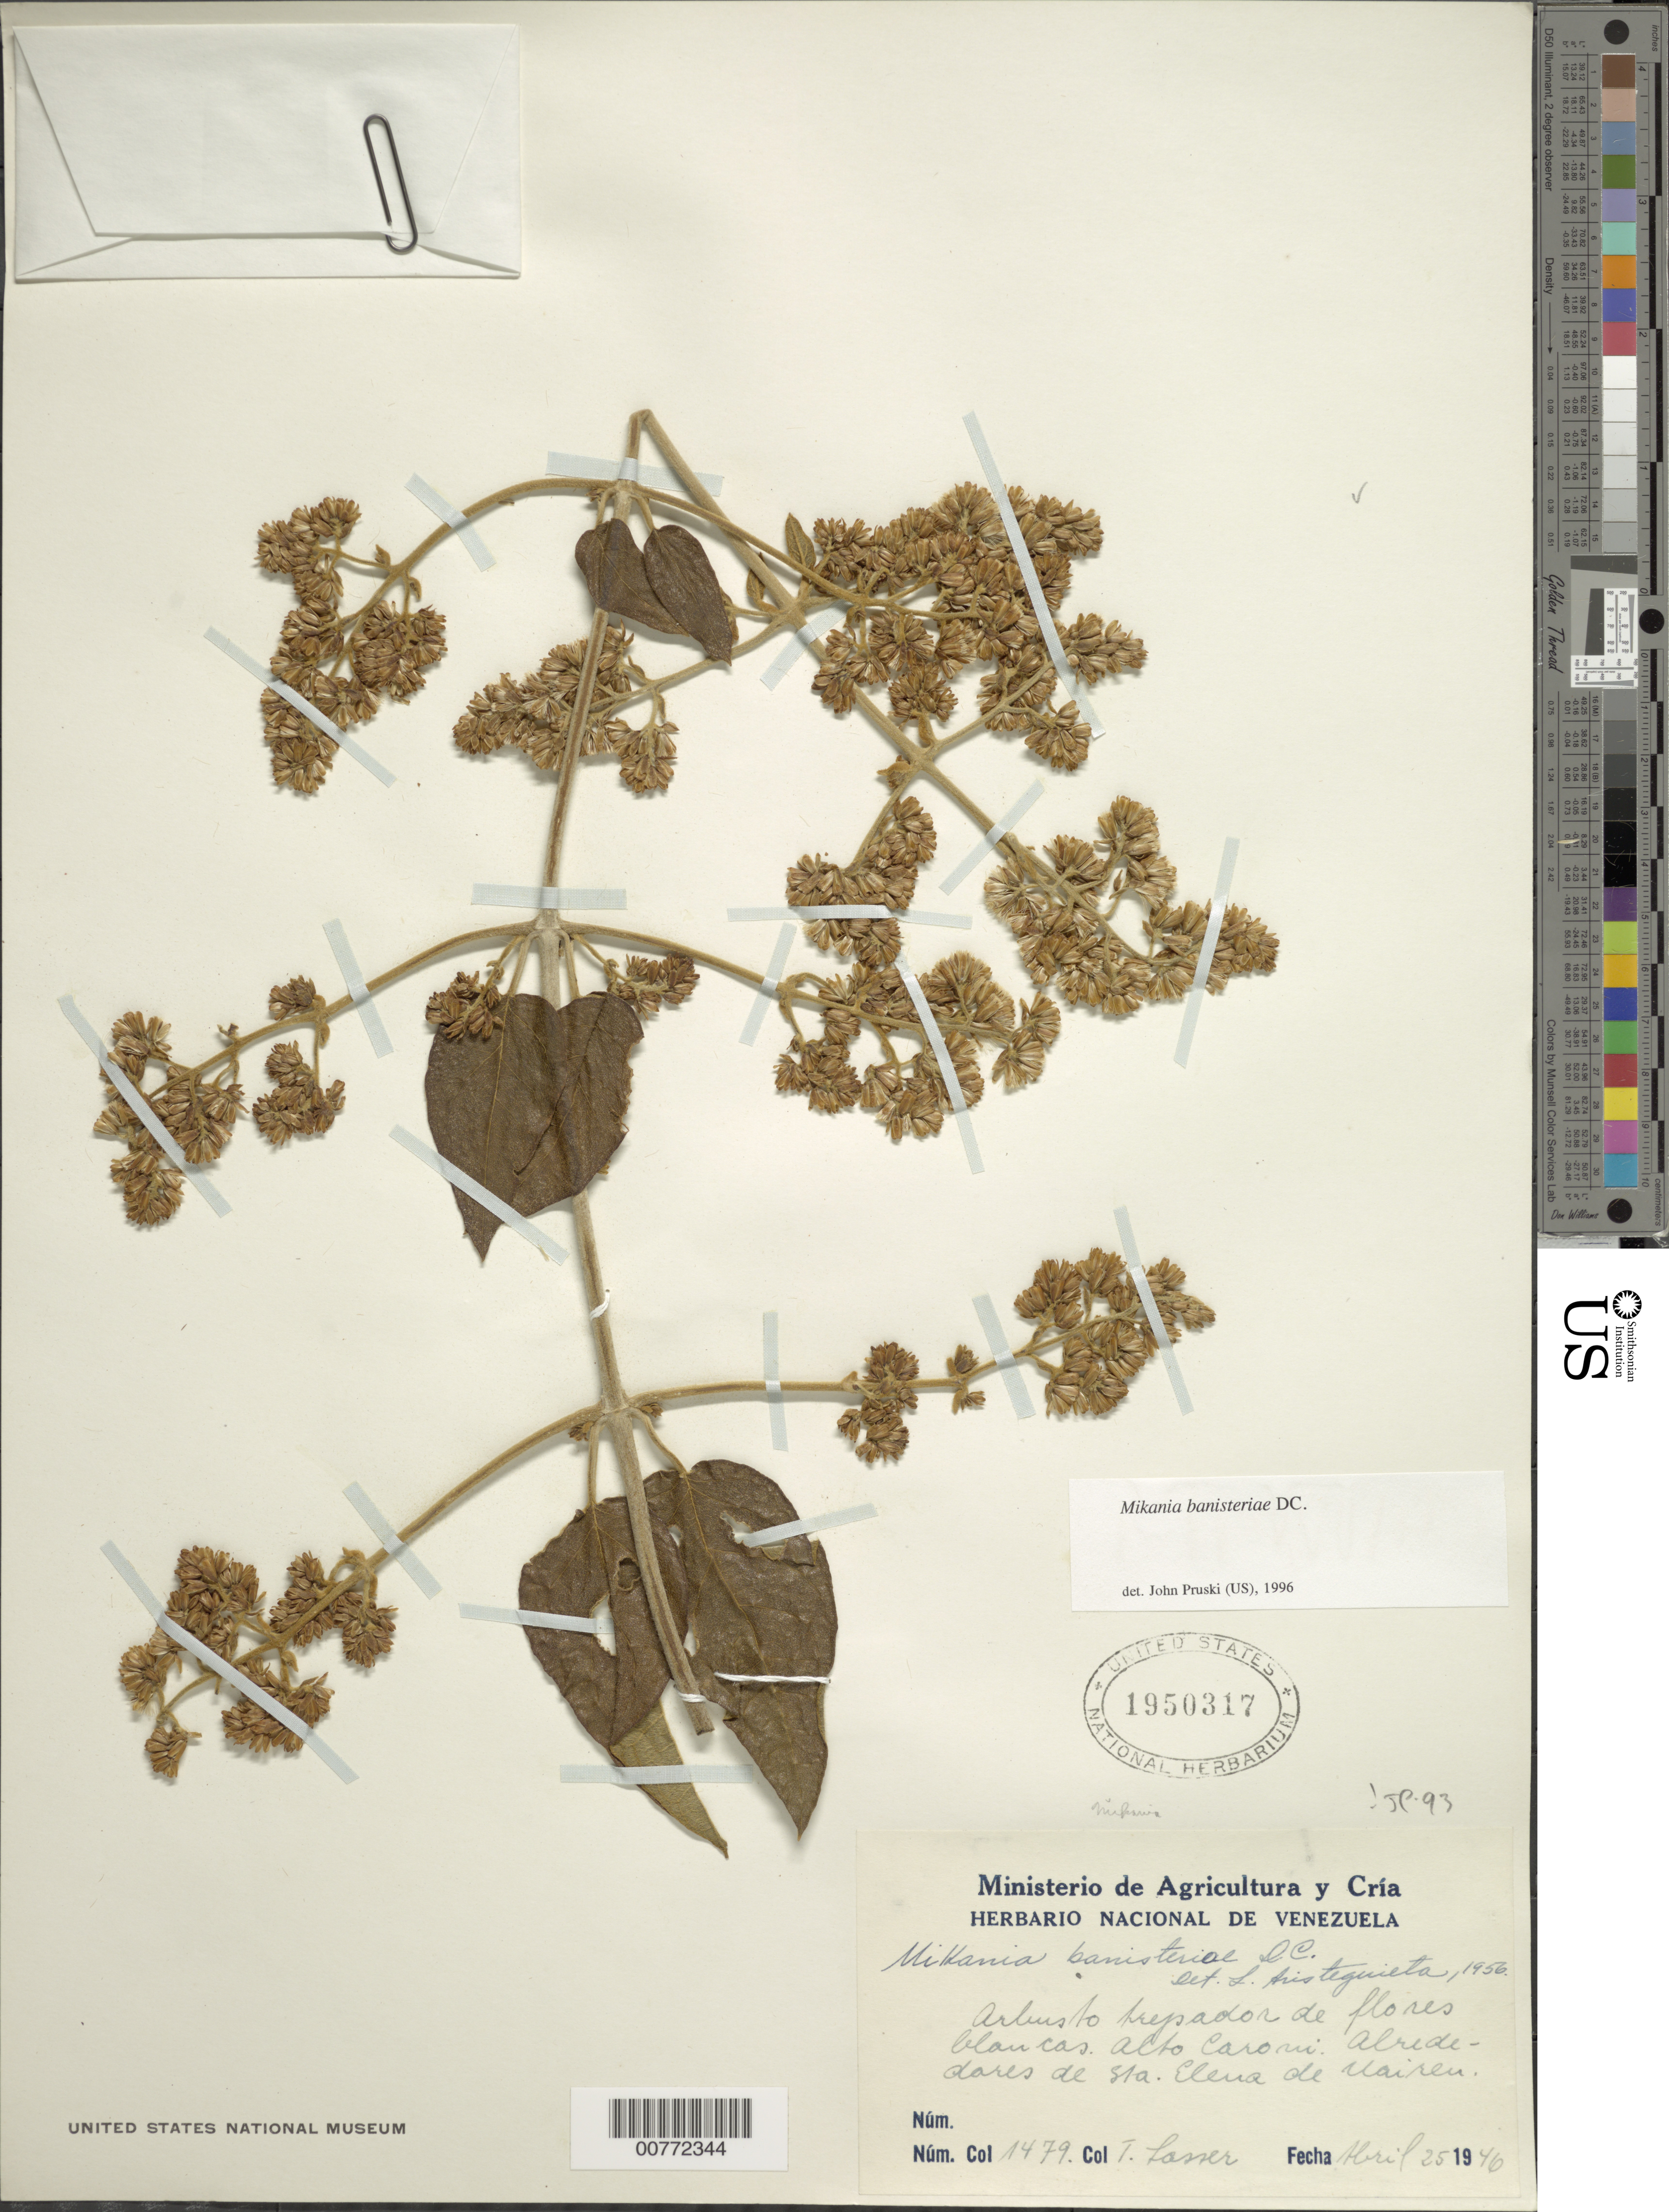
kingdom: Plantae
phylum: Tracheophyta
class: Magnoliopsida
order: Asterales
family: Asteraceae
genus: Mikania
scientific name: Mikania banisteriae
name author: DC.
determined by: Aristeguieta, L.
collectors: T. Lasser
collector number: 1479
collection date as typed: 25-Apr-46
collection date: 1946-04-25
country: Venezuela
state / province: Bolívar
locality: Sta. Elena de Uairén, Alto Caroní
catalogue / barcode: US 1950317